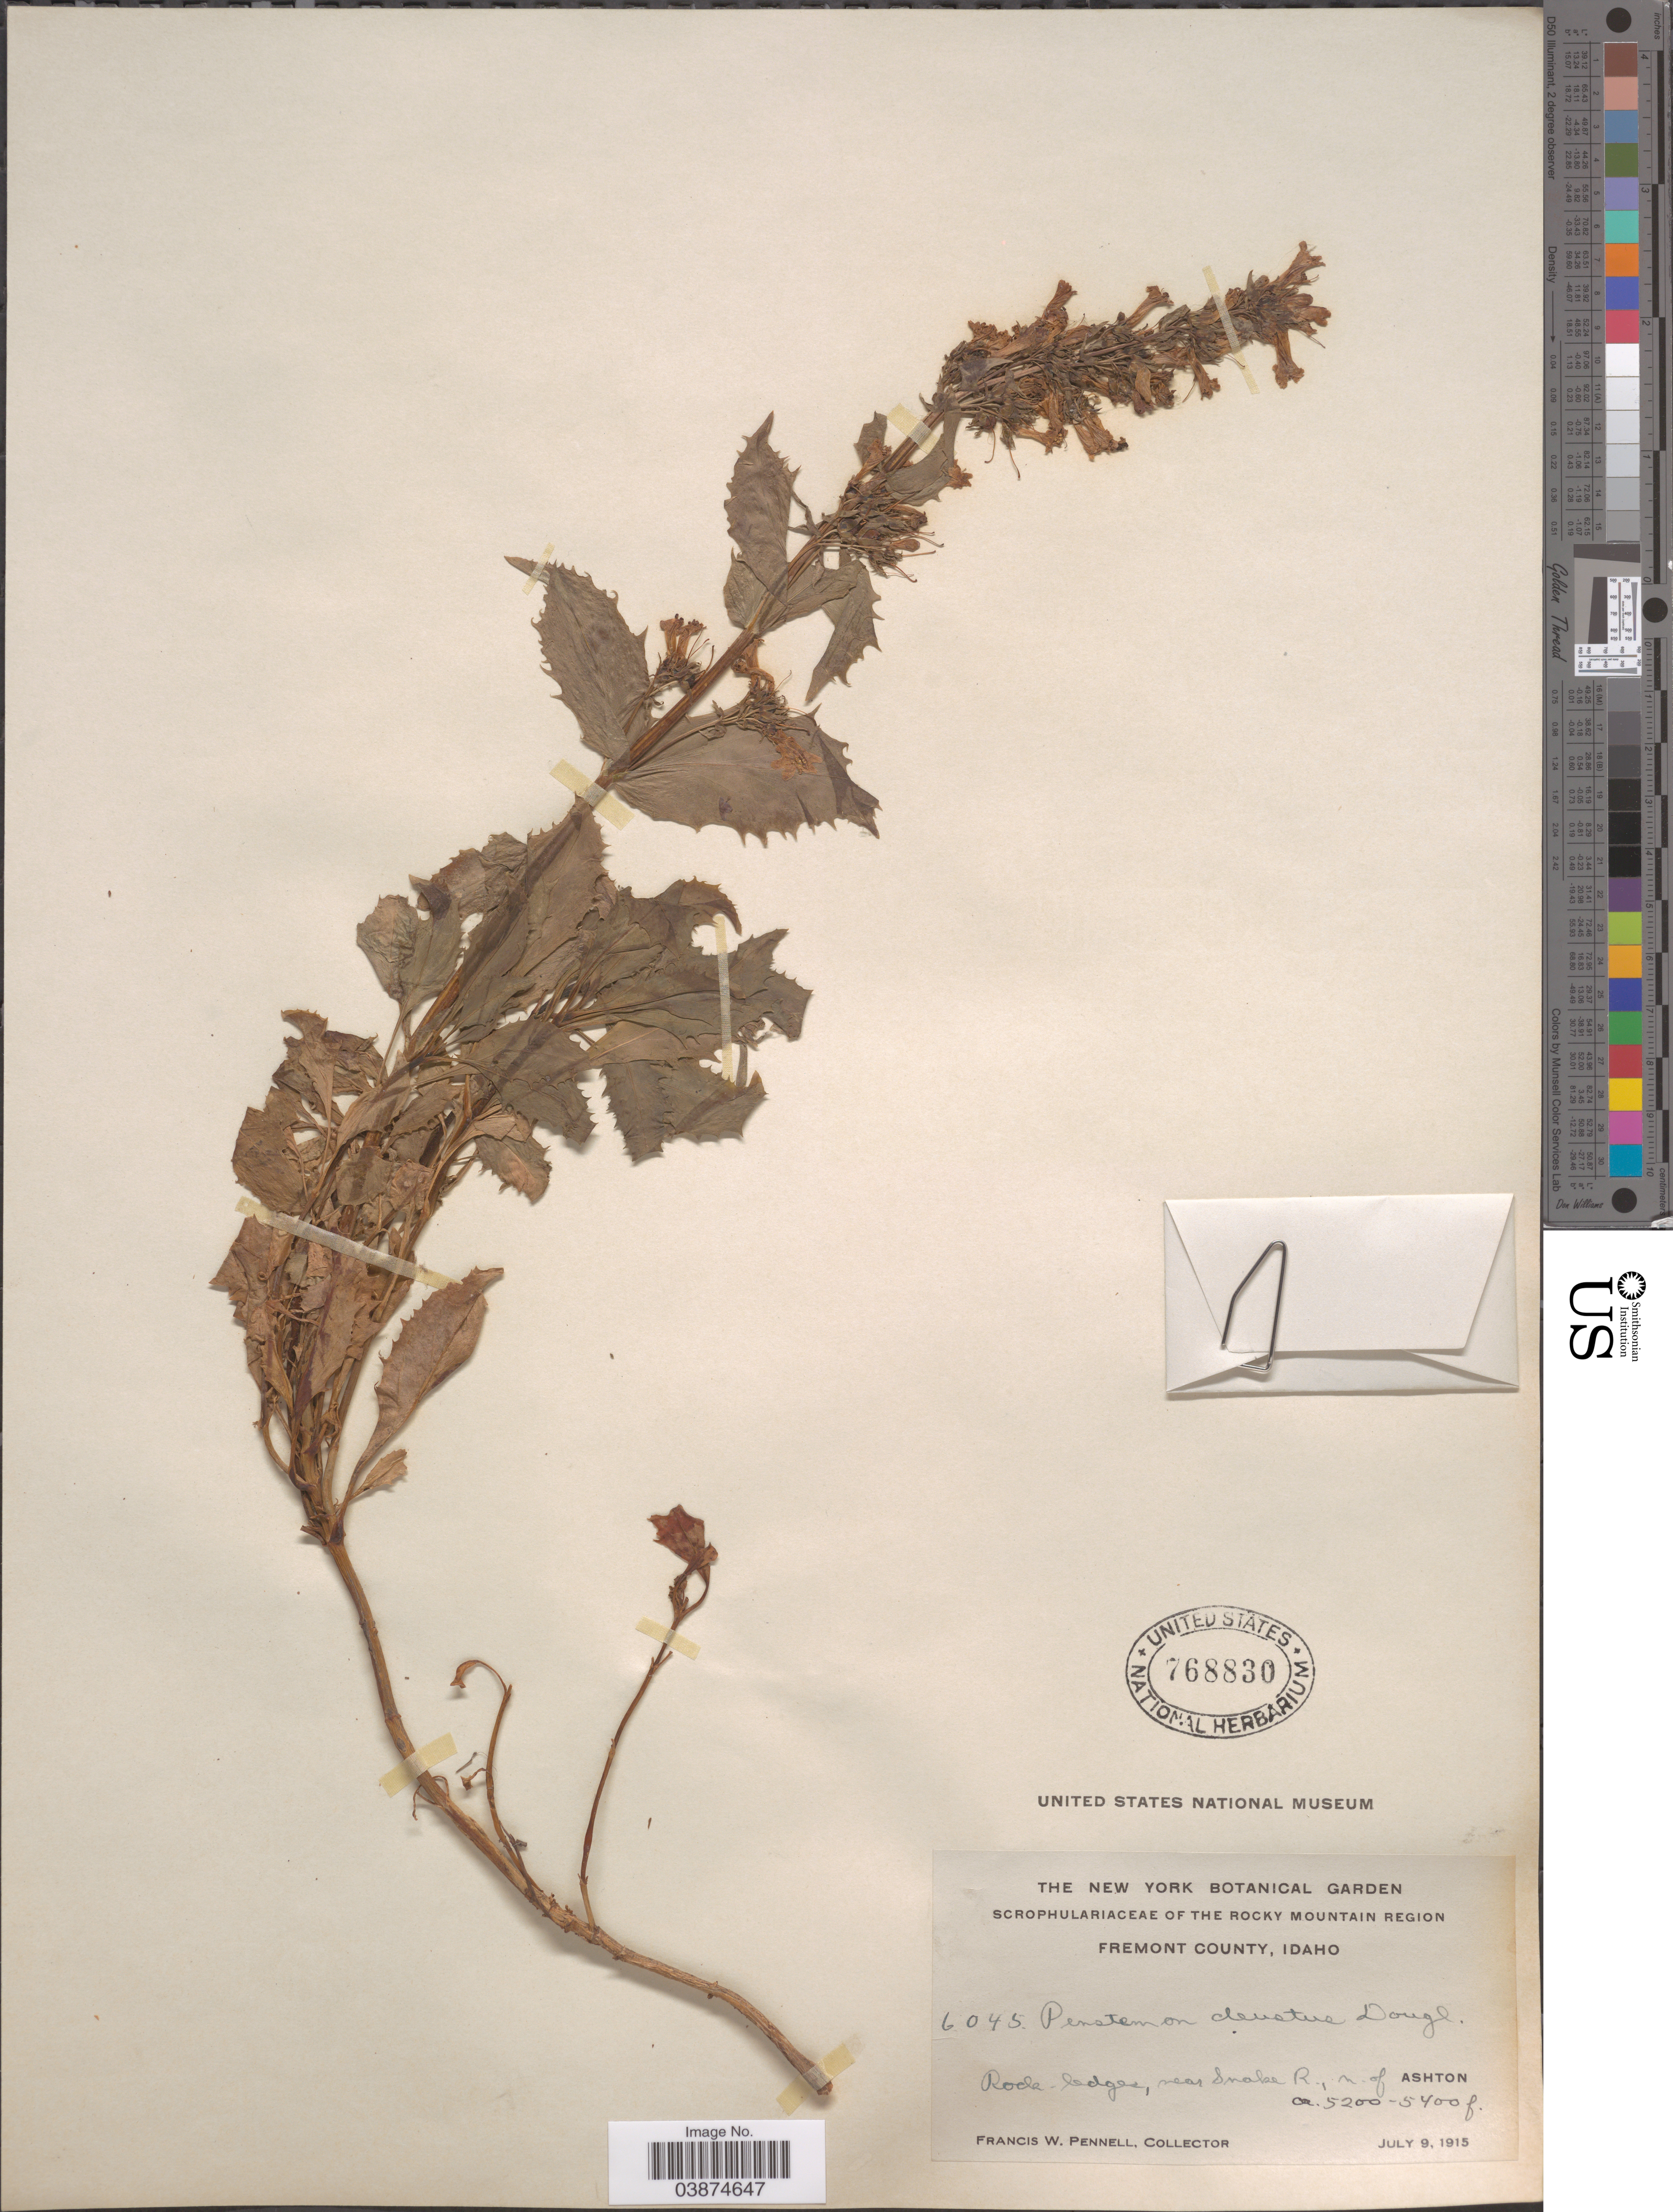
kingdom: Plantae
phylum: Tracheophyta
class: Magnoliopsida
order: Lamiales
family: Plantaginaceae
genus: Penstemon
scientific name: Penstemon deustus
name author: Douglas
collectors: F. W. Pennell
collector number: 6045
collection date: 1915-07-09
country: United States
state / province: Idaho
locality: The Rocky Mountain region. Fremont County. Near Snake R., n. of Ashton.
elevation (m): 1585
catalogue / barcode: US 768830